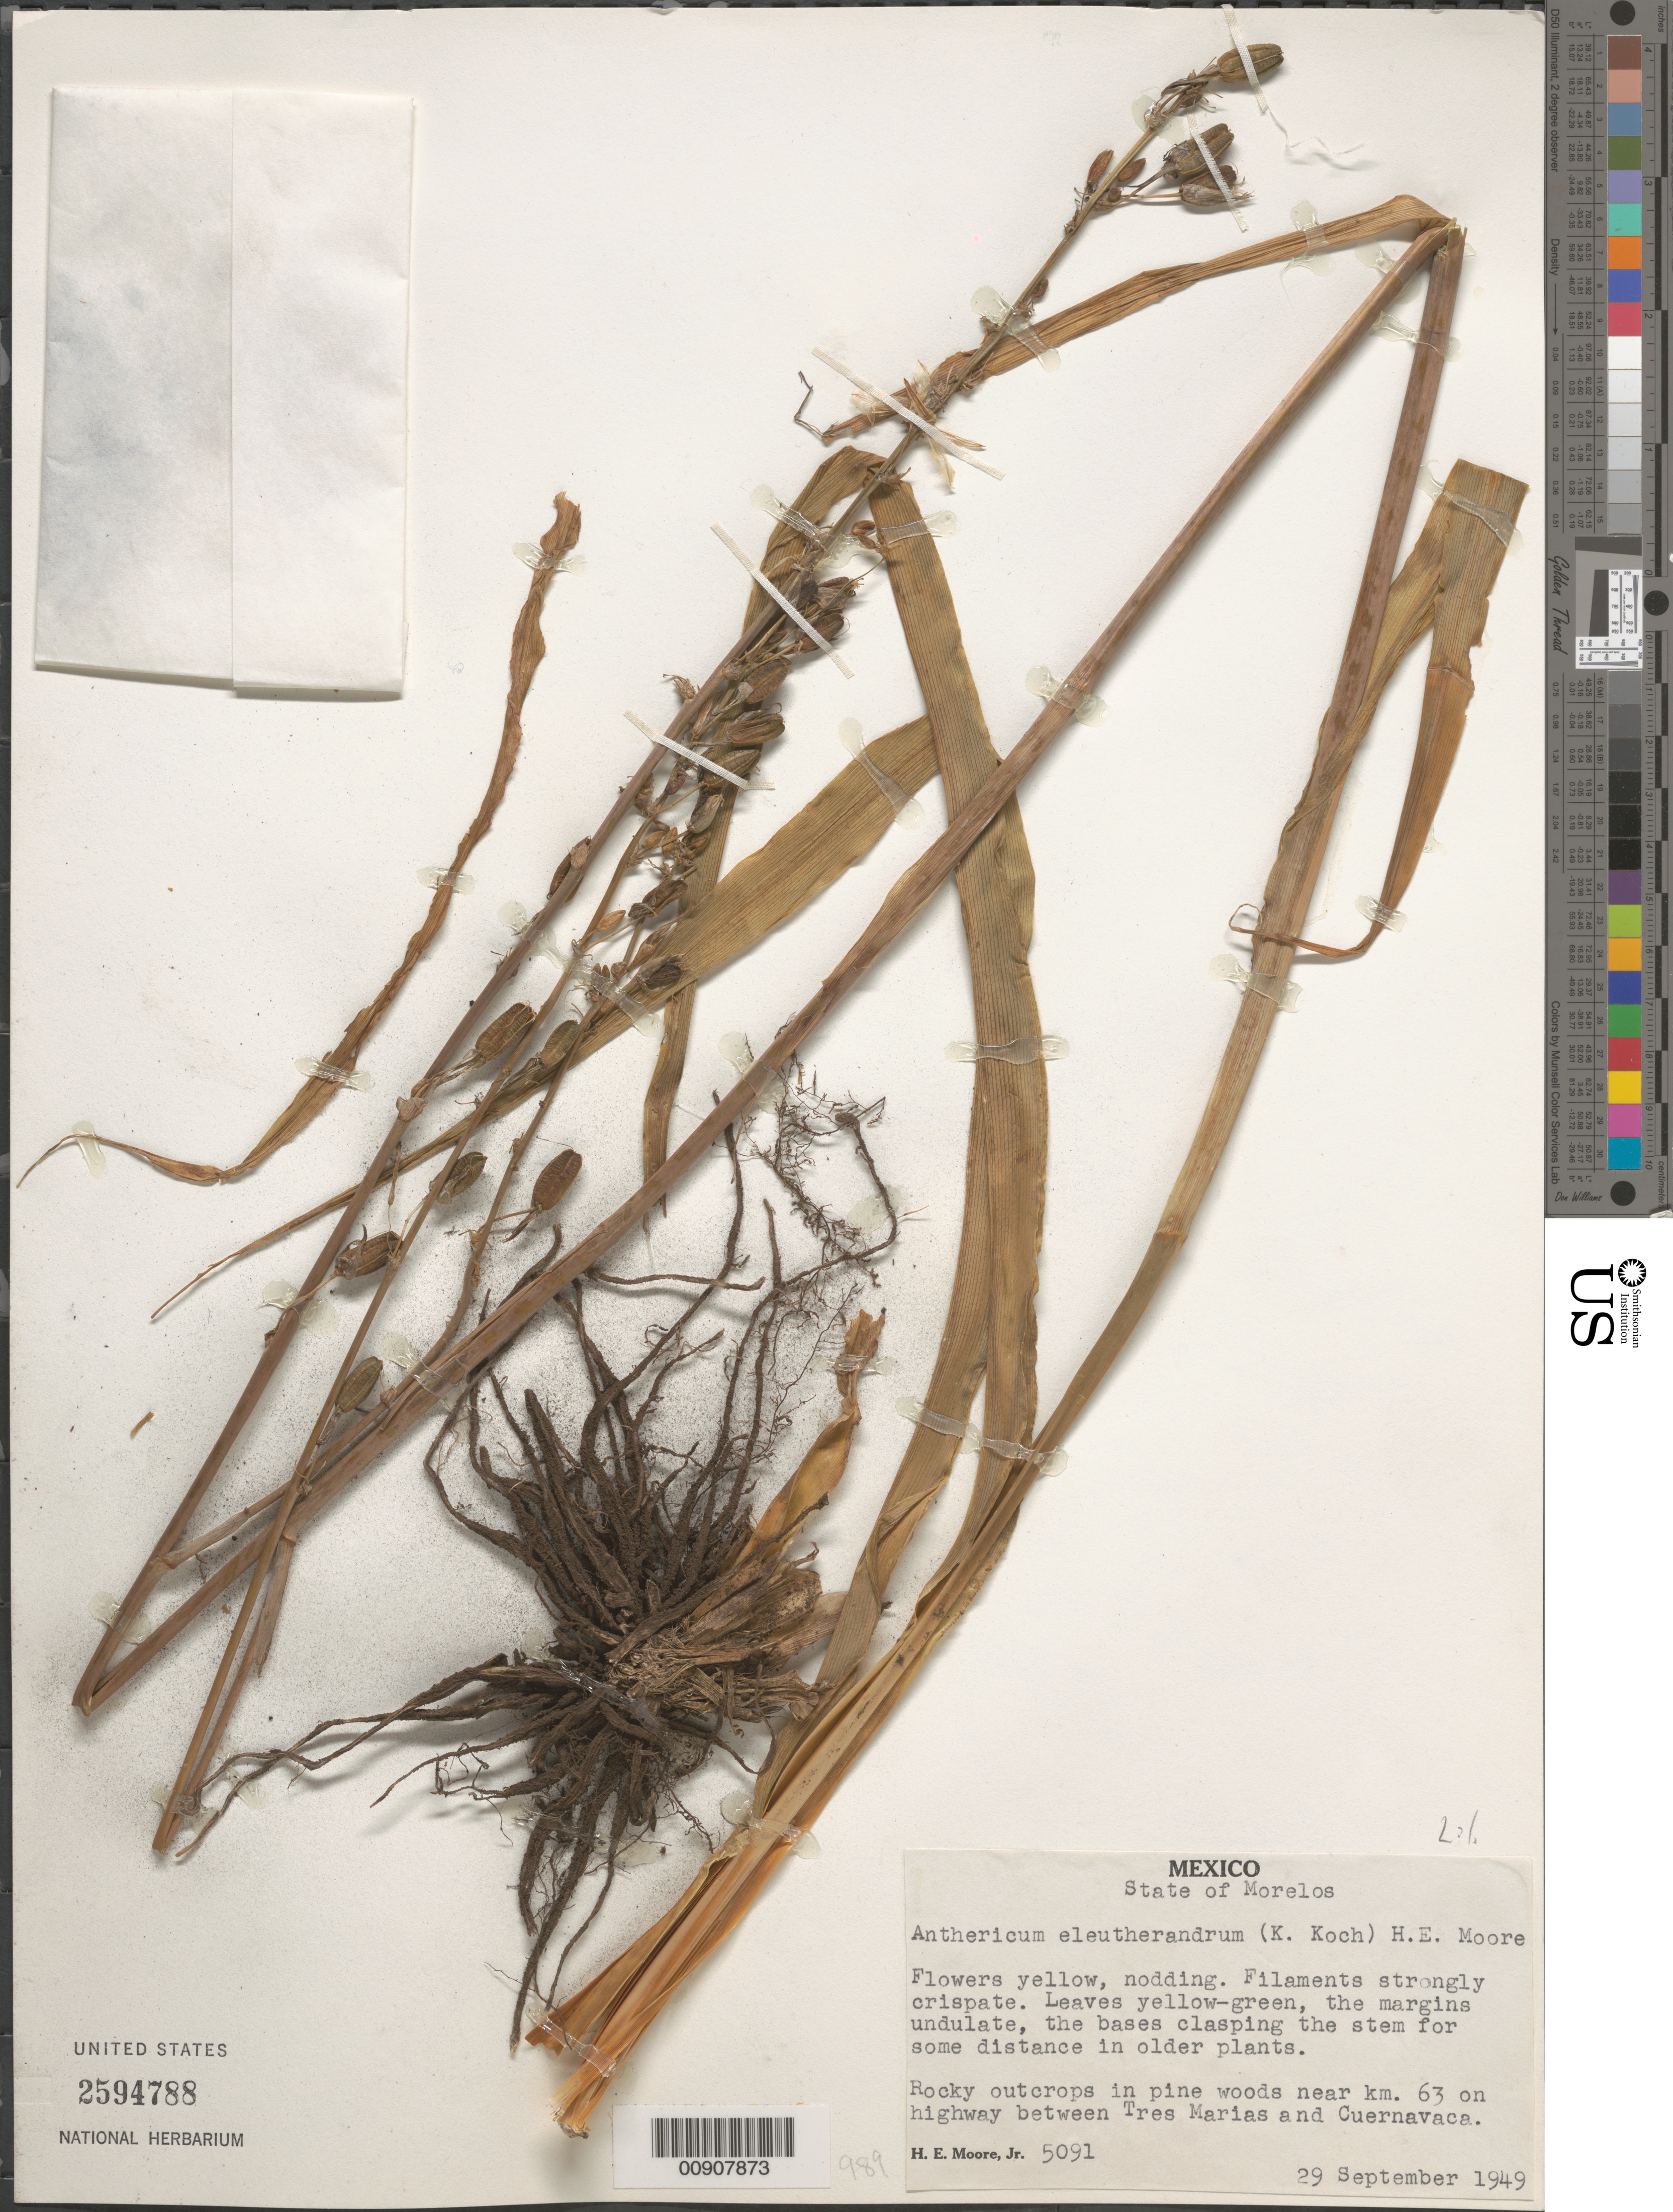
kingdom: Plantae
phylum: Tracheophyta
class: Liliopsida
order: Asparagales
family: Asparagaceae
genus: Anthericum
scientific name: Anthericum eleutherandrum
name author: (K. Koch) H.E. Moore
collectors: H. E. Moore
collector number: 5091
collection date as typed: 29 Sep 1949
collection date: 1949-09-29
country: Mexico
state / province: Morelos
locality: Near km. 63 on highway between Tres Marias and Cuernavaca. State of Morelos.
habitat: Rocky outcrops in pine woods.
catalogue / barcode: US 2594788